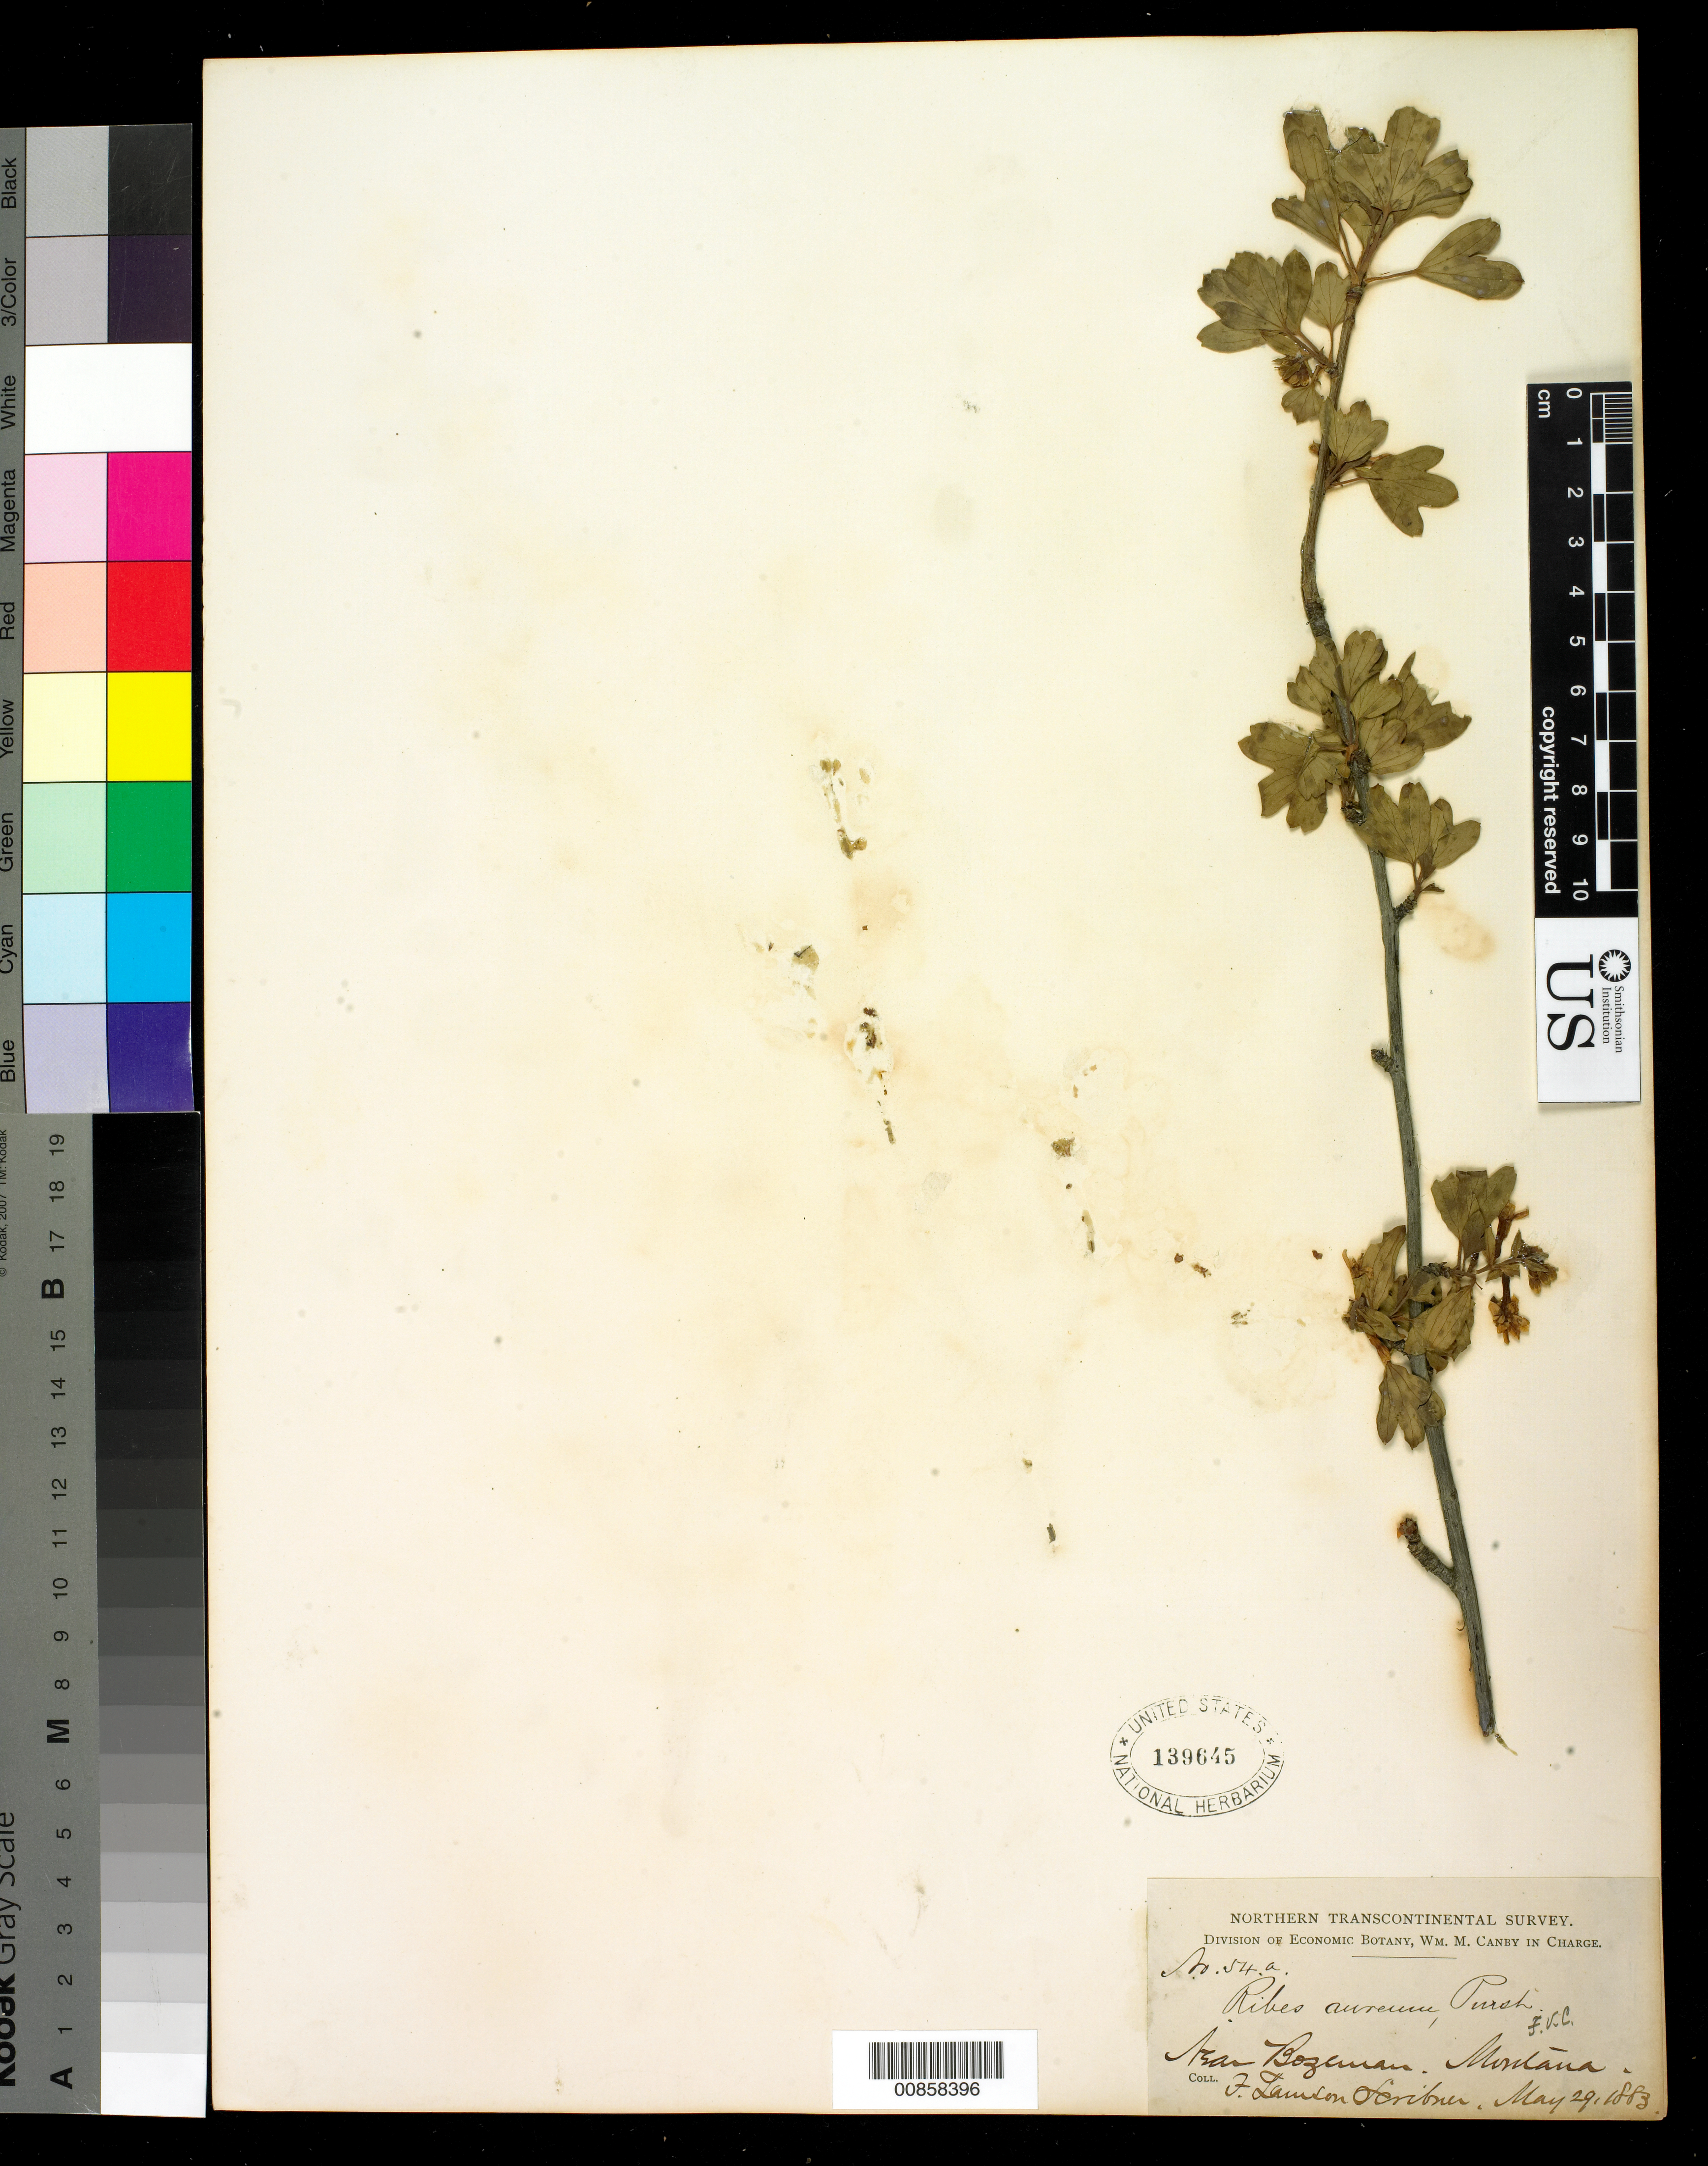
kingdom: Plantae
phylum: Tracheophyta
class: Magnoliopsida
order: Saxifragales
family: Grossulariaceae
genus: Ribes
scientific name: Ribes aureum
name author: Pursh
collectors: F. L. Scribner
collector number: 54a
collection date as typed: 29 May 1883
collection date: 1883-05-29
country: United States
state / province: Montana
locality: Near Bozeman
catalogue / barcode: US 139645